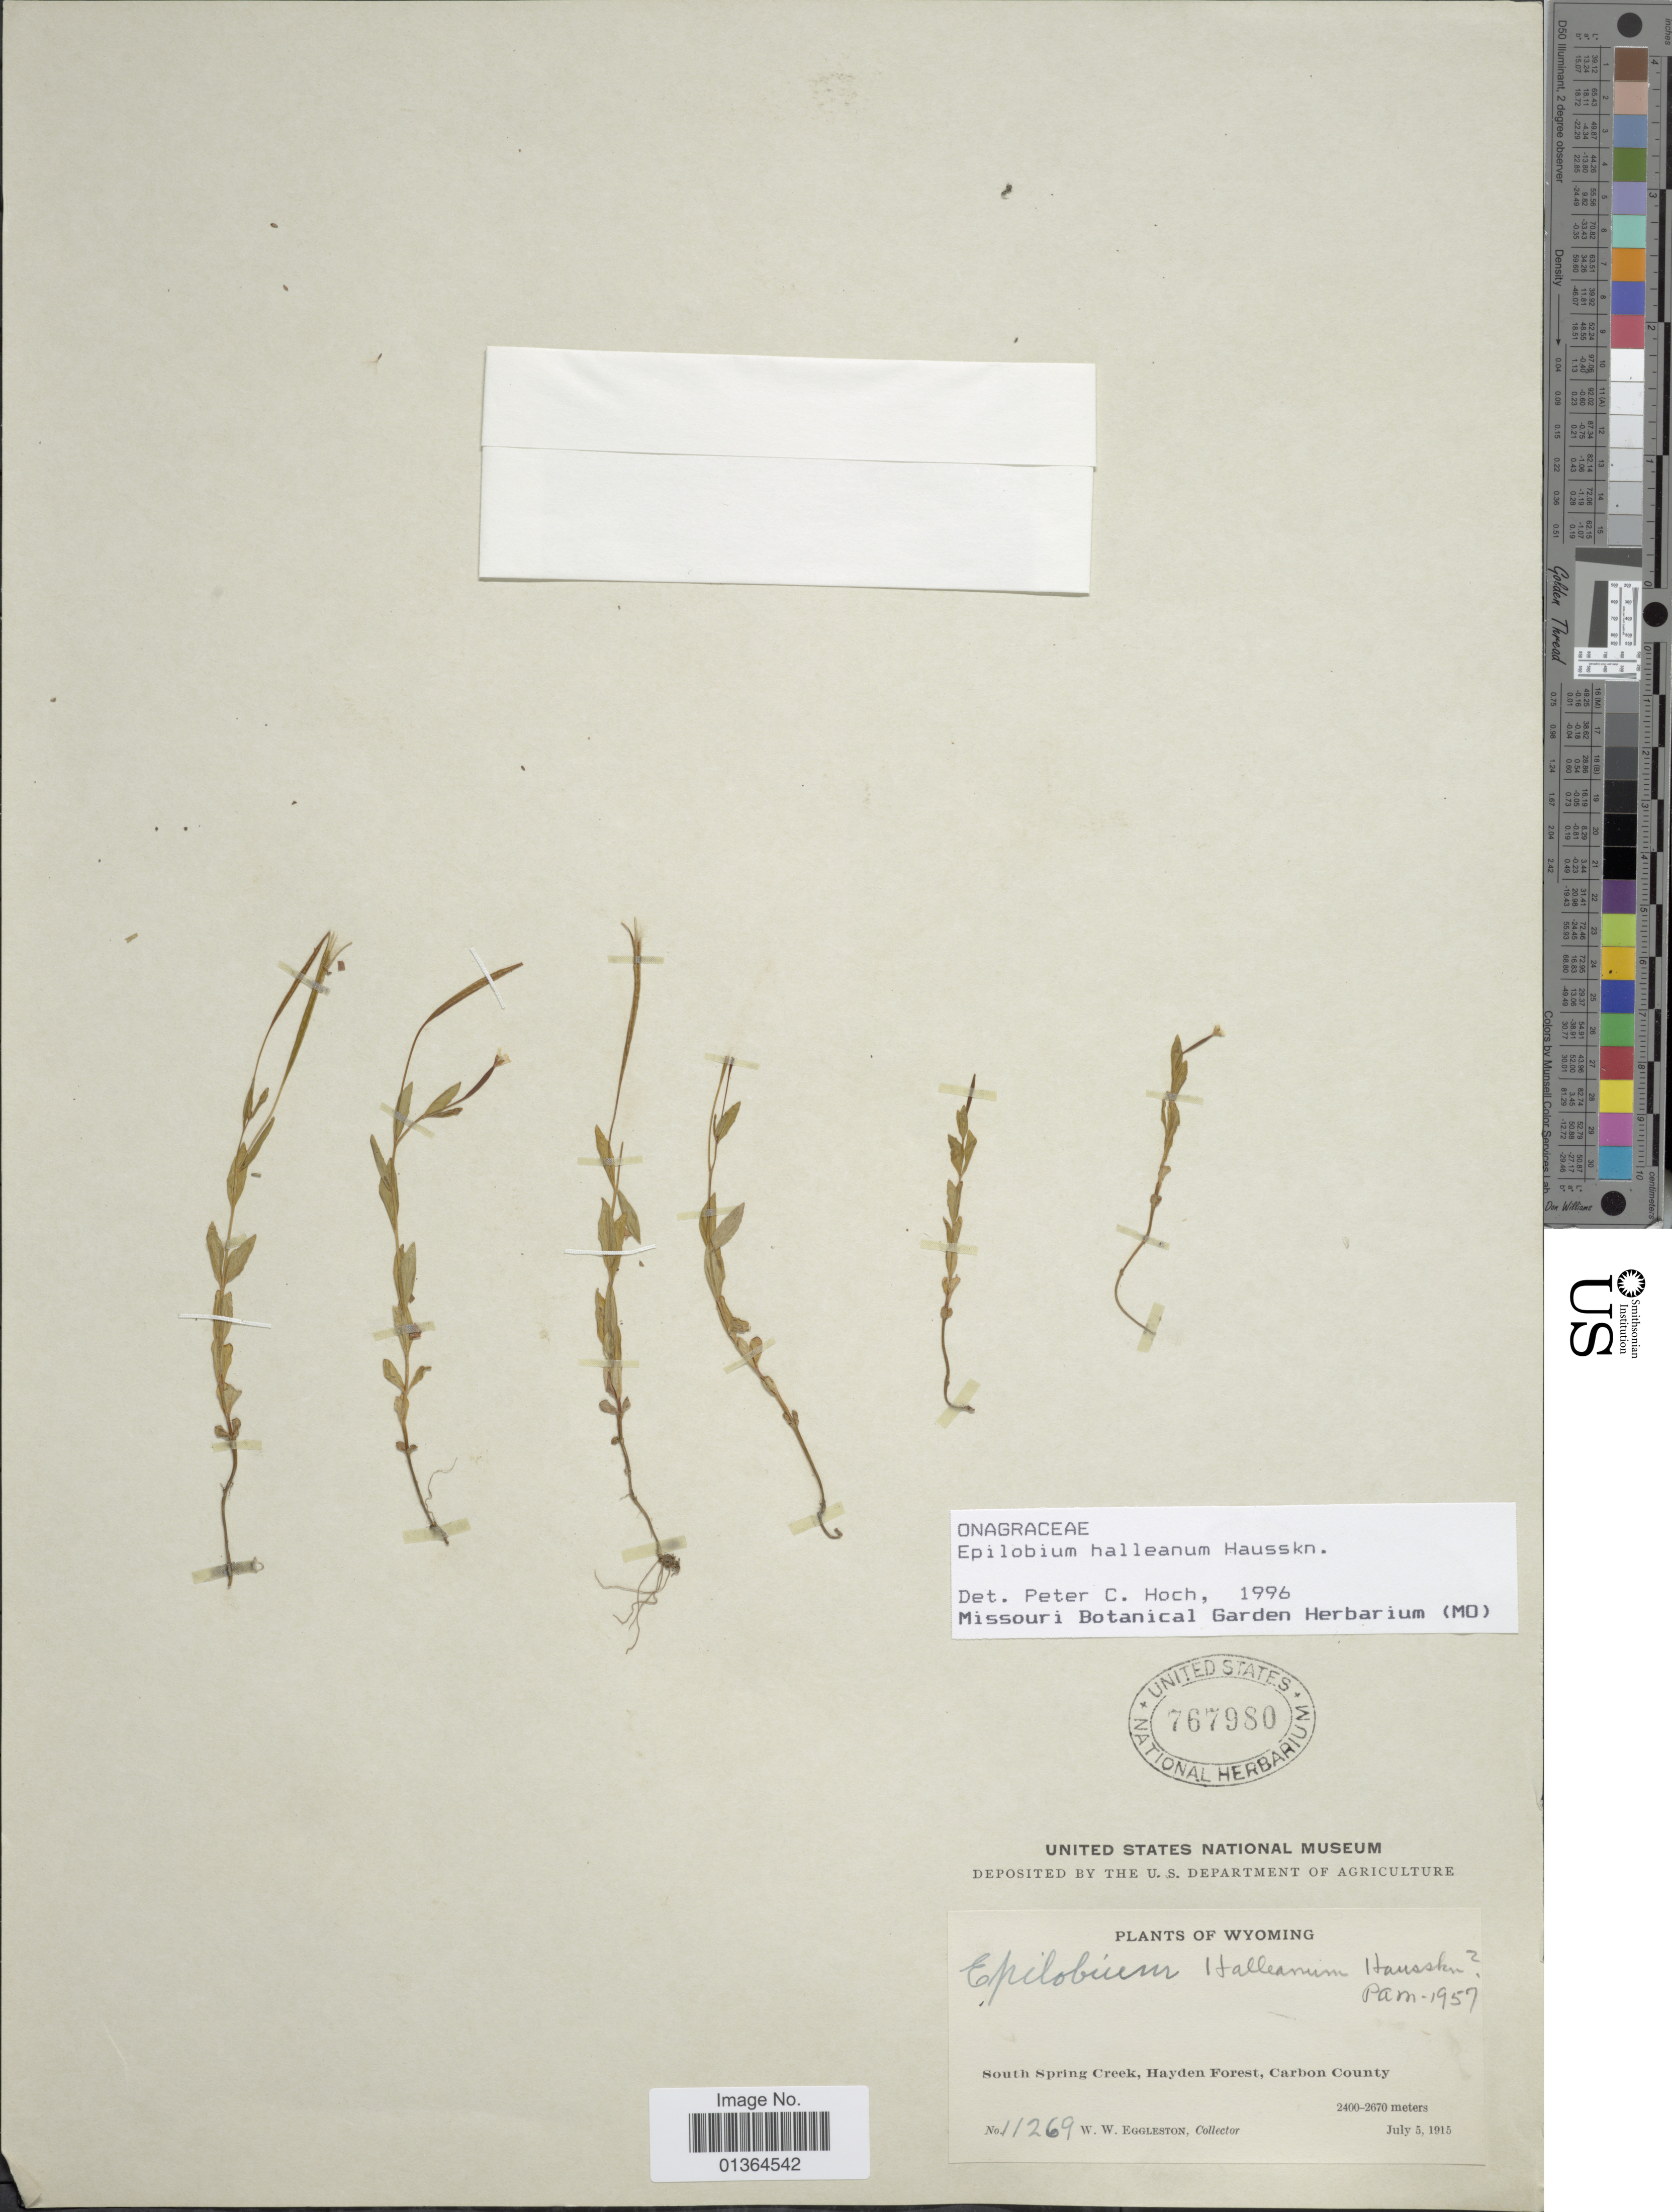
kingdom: Plantae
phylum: Tracheophyta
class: Magnoliopsida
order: Myrtales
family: Onagraceae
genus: Epilobium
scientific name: Epilobium hallianum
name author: Hausskn.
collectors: W. W. Eggleston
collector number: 11269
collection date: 1915-07-05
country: United States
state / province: Wyoming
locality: South Spring Creek, Hayden Forest, Carbon County.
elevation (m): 2400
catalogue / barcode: US 767980